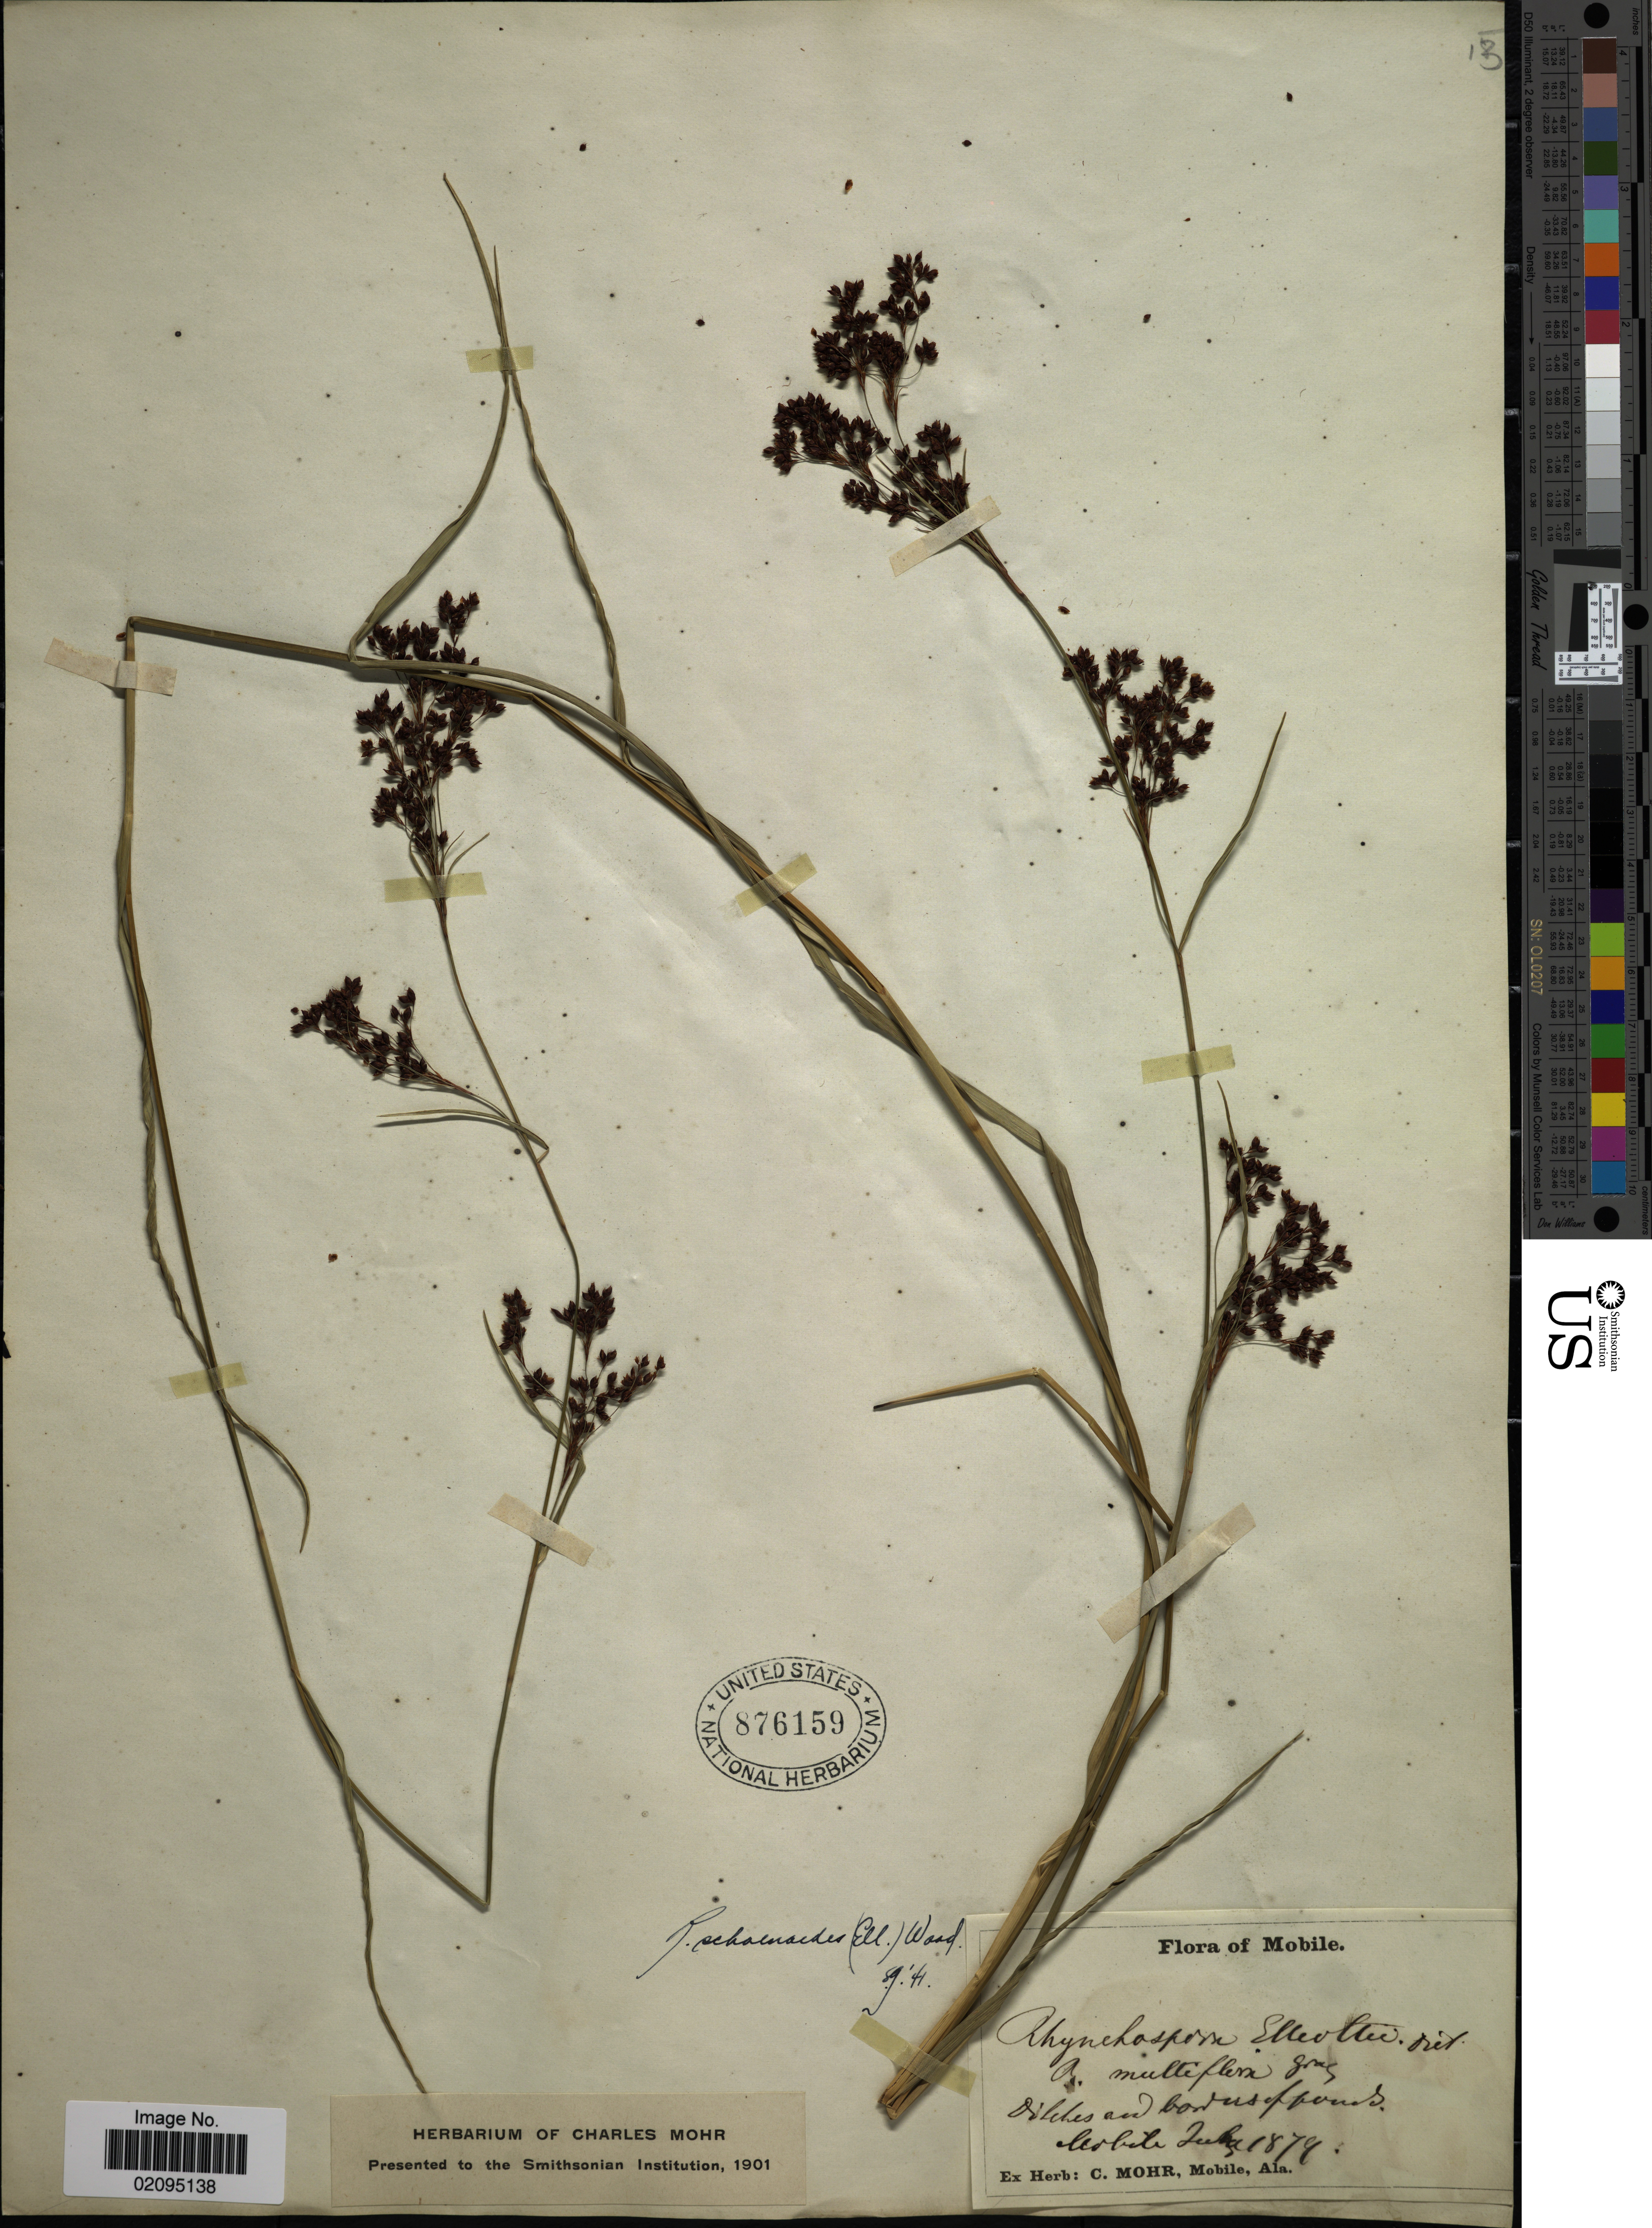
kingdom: Plantae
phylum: Tracheophyta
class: Liliopsida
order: Poales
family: Cyperaceae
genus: Rhynchospora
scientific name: Rhynchospora elliottii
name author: A. Dietr.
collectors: Mohr, C. T. (herbarium)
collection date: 1879-07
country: United States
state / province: Alabama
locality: Mobile, Mobile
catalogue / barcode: US 876159